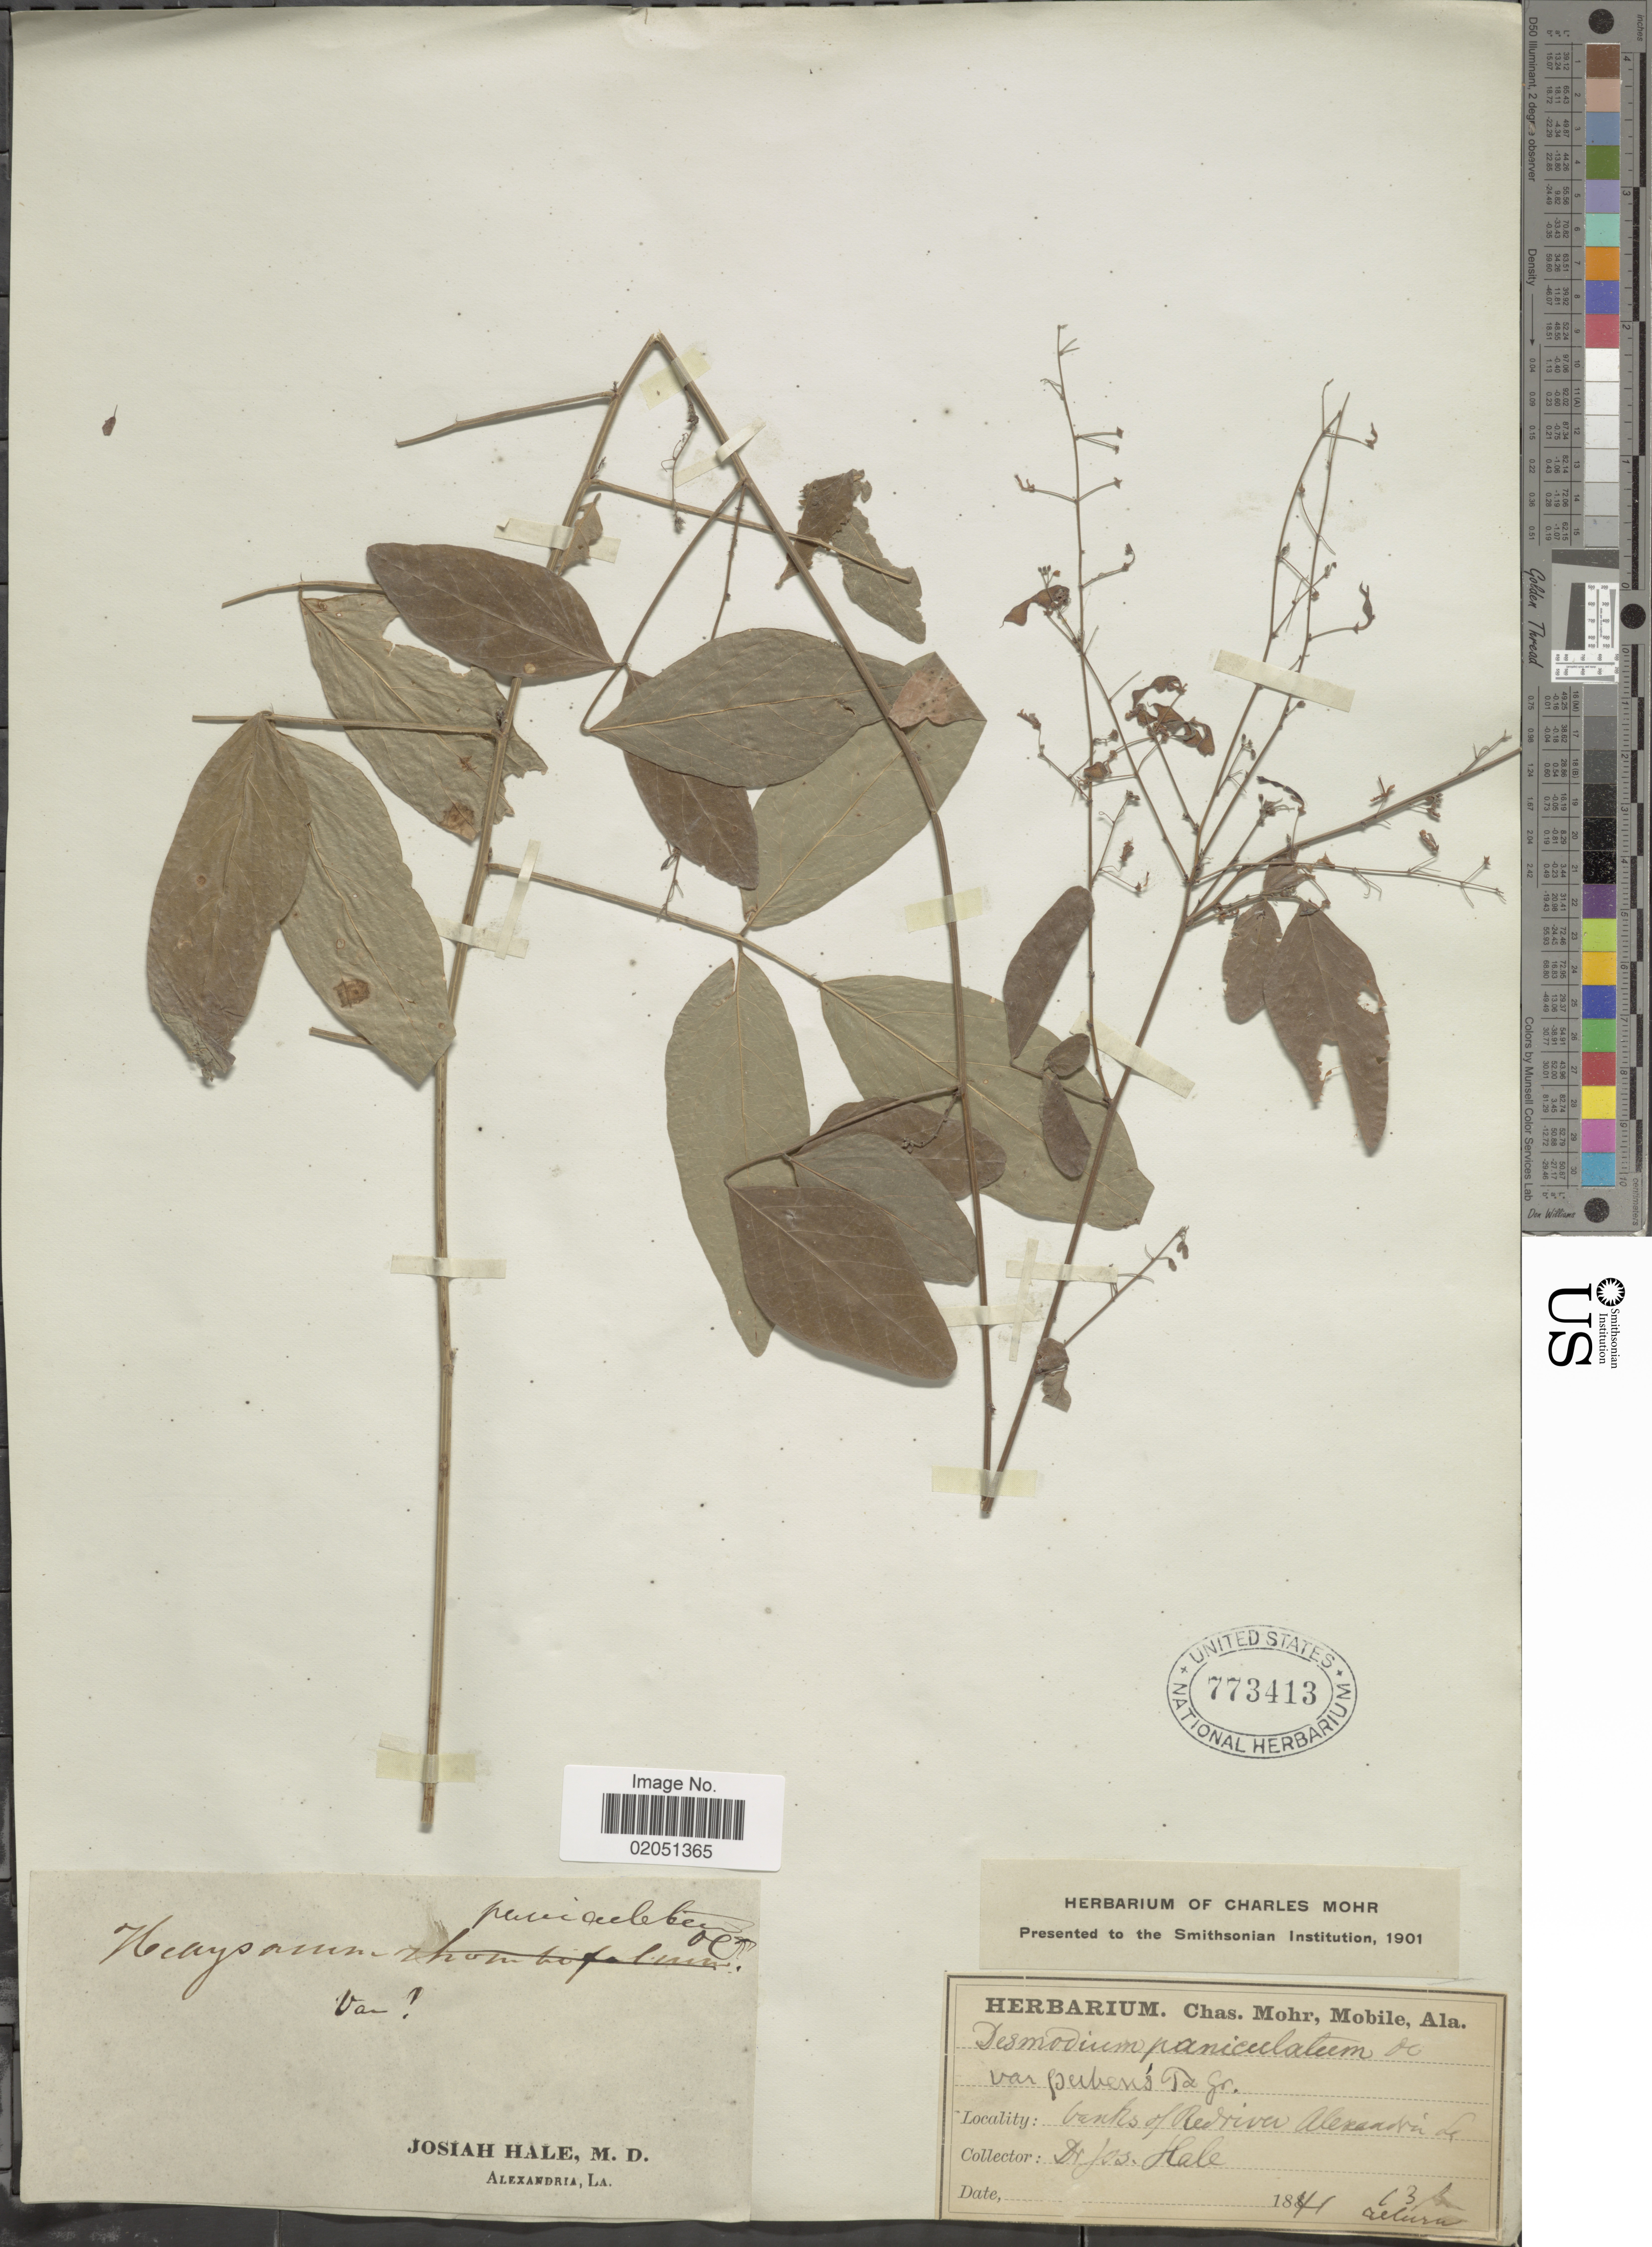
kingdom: Plantae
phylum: Tracheophyta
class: Magnoliopsida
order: Fabales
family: Fabaceae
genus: Desmodium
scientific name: Desmodium paniculatum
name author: (L.) DC.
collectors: J. Hale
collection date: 1841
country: United States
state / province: Louisiana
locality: Banks of Red river, Alexandra, La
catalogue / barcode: US 773413